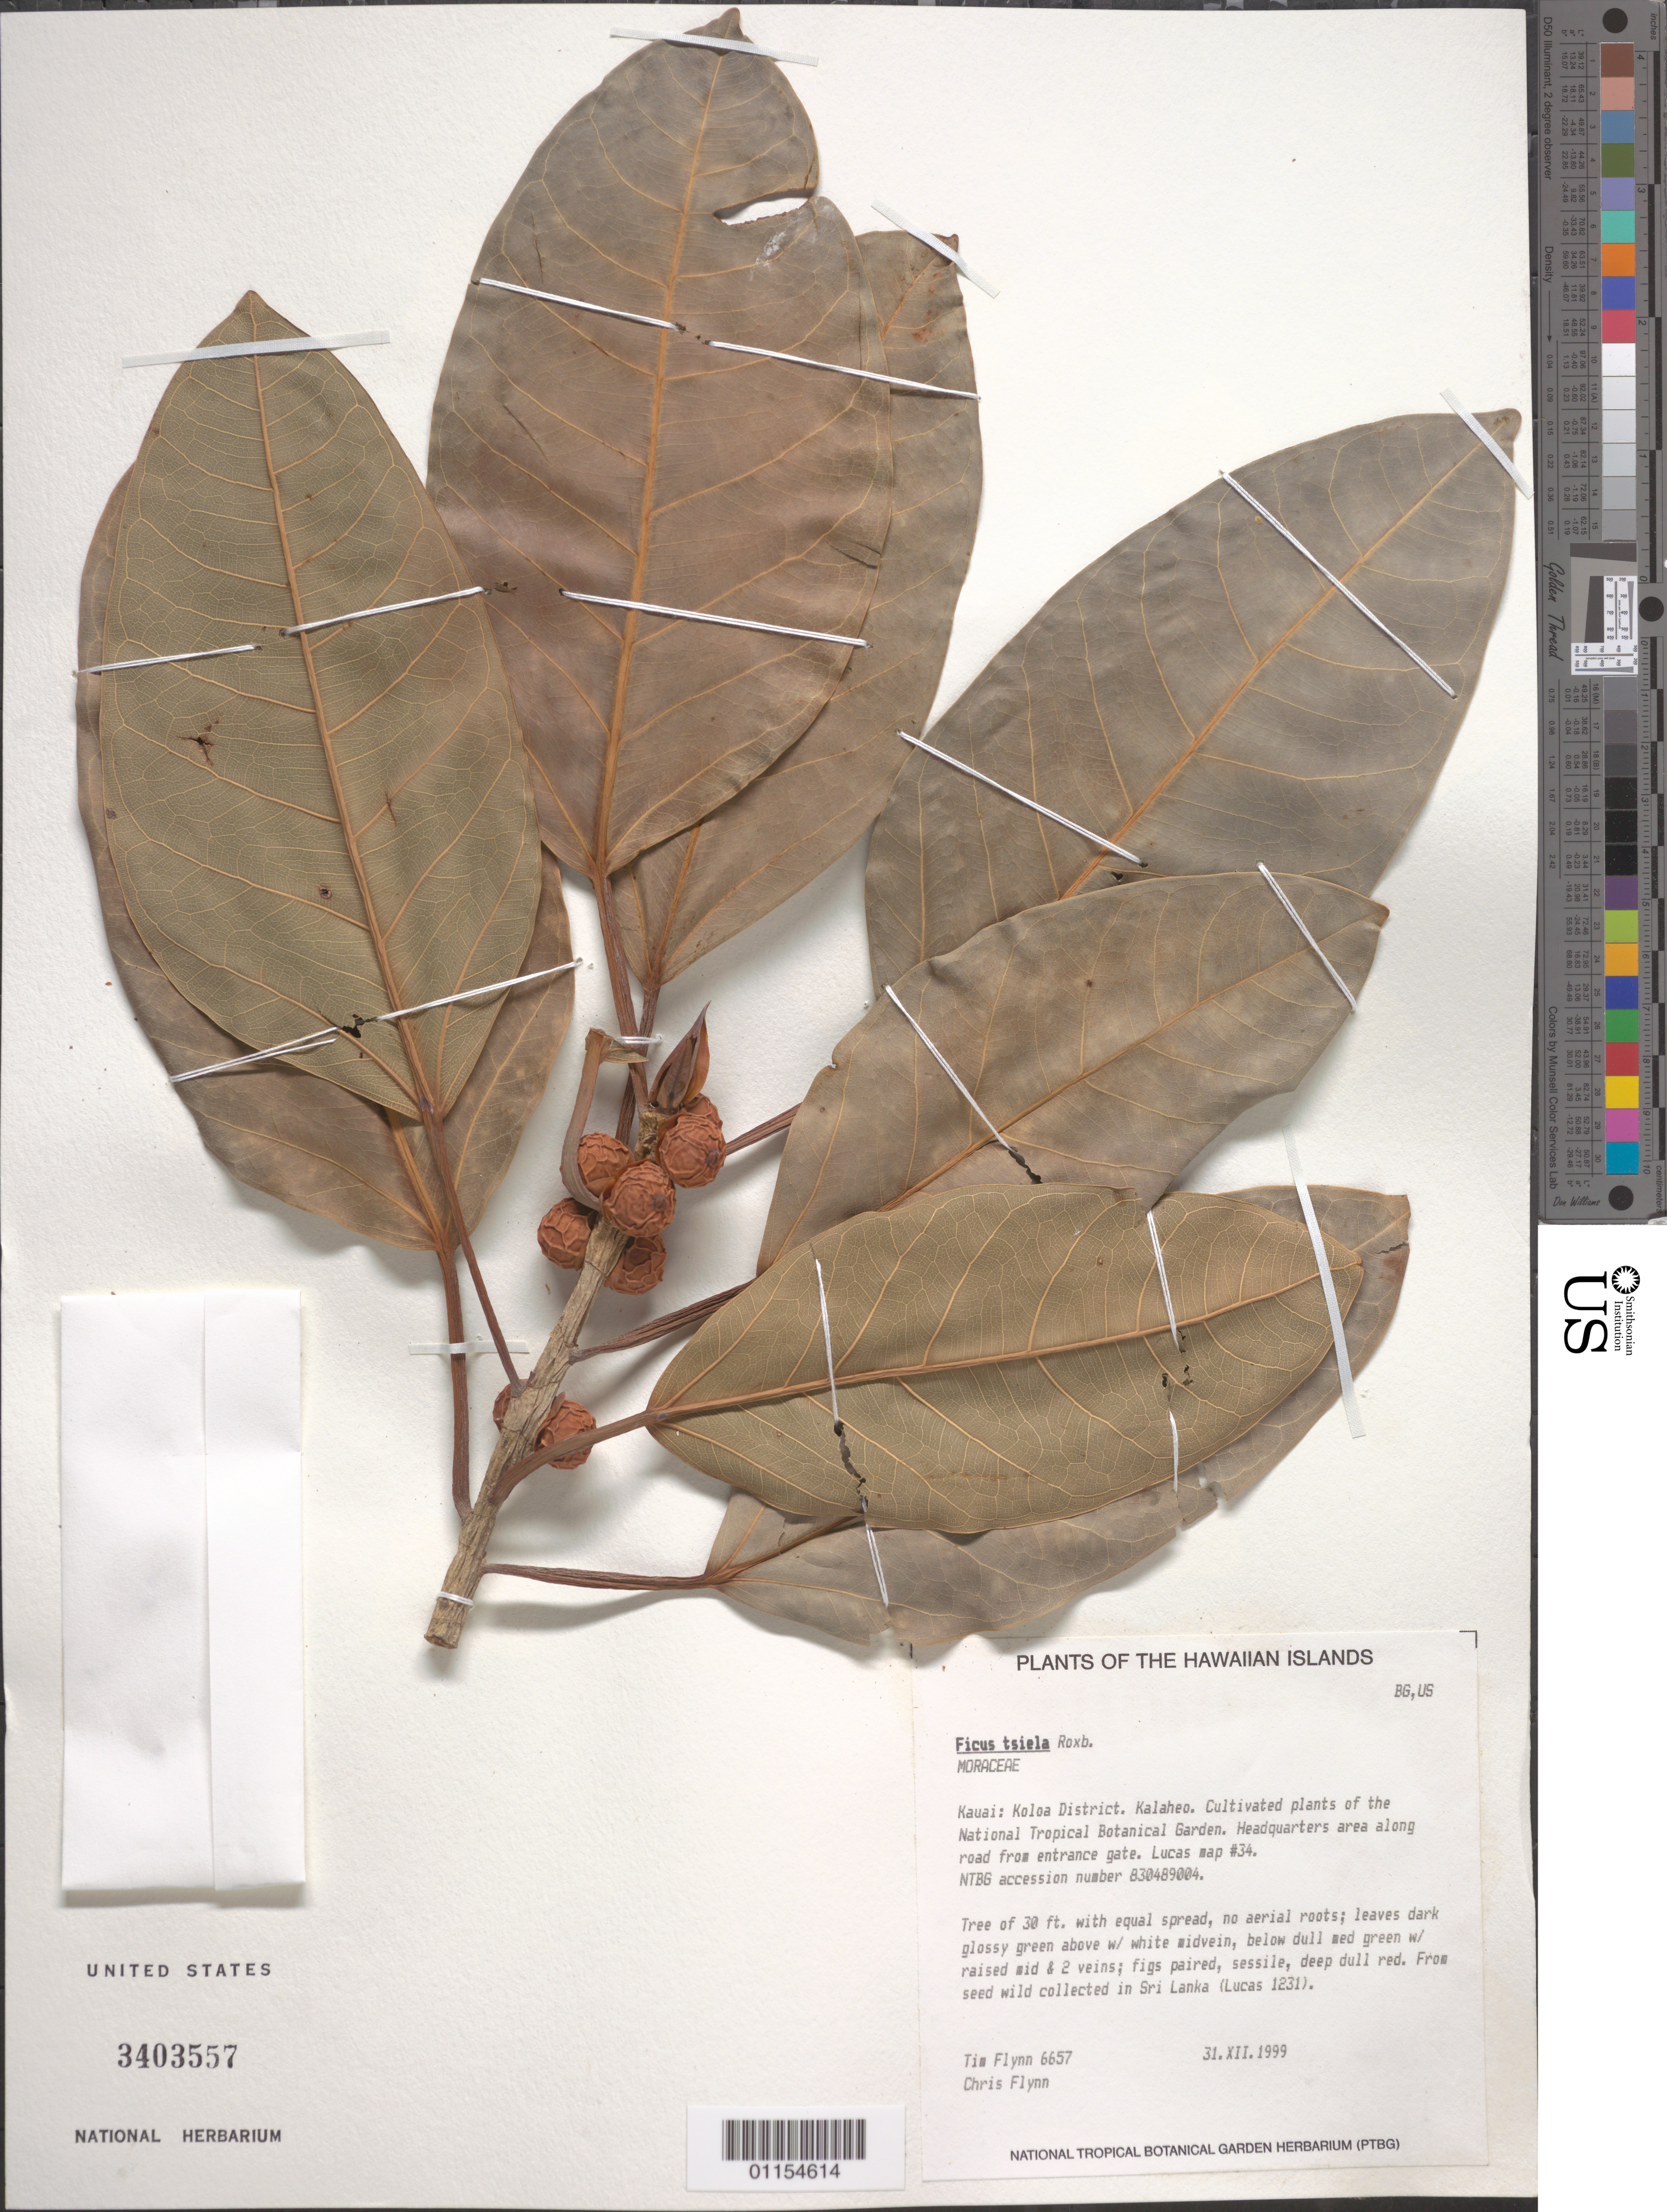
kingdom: Plantae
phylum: Tracheophyta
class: Magnoliopsida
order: Rosales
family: Moraceae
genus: Ficus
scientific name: Ficus altissima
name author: Blume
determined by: Wagner, W. L., (BOT), Smithsonian Institution - National Museum of Natural History (UNITED STATES)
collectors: T. W. Flynn & C. Flynn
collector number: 6657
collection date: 1999-12-31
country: United States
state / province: Hawaii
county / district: Kauai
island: Kaua'i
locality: Koloa district, Kalaheo. National Tropical Botanical Garden. Headquarters area along road from entrance gate.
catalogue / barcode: US 3403557